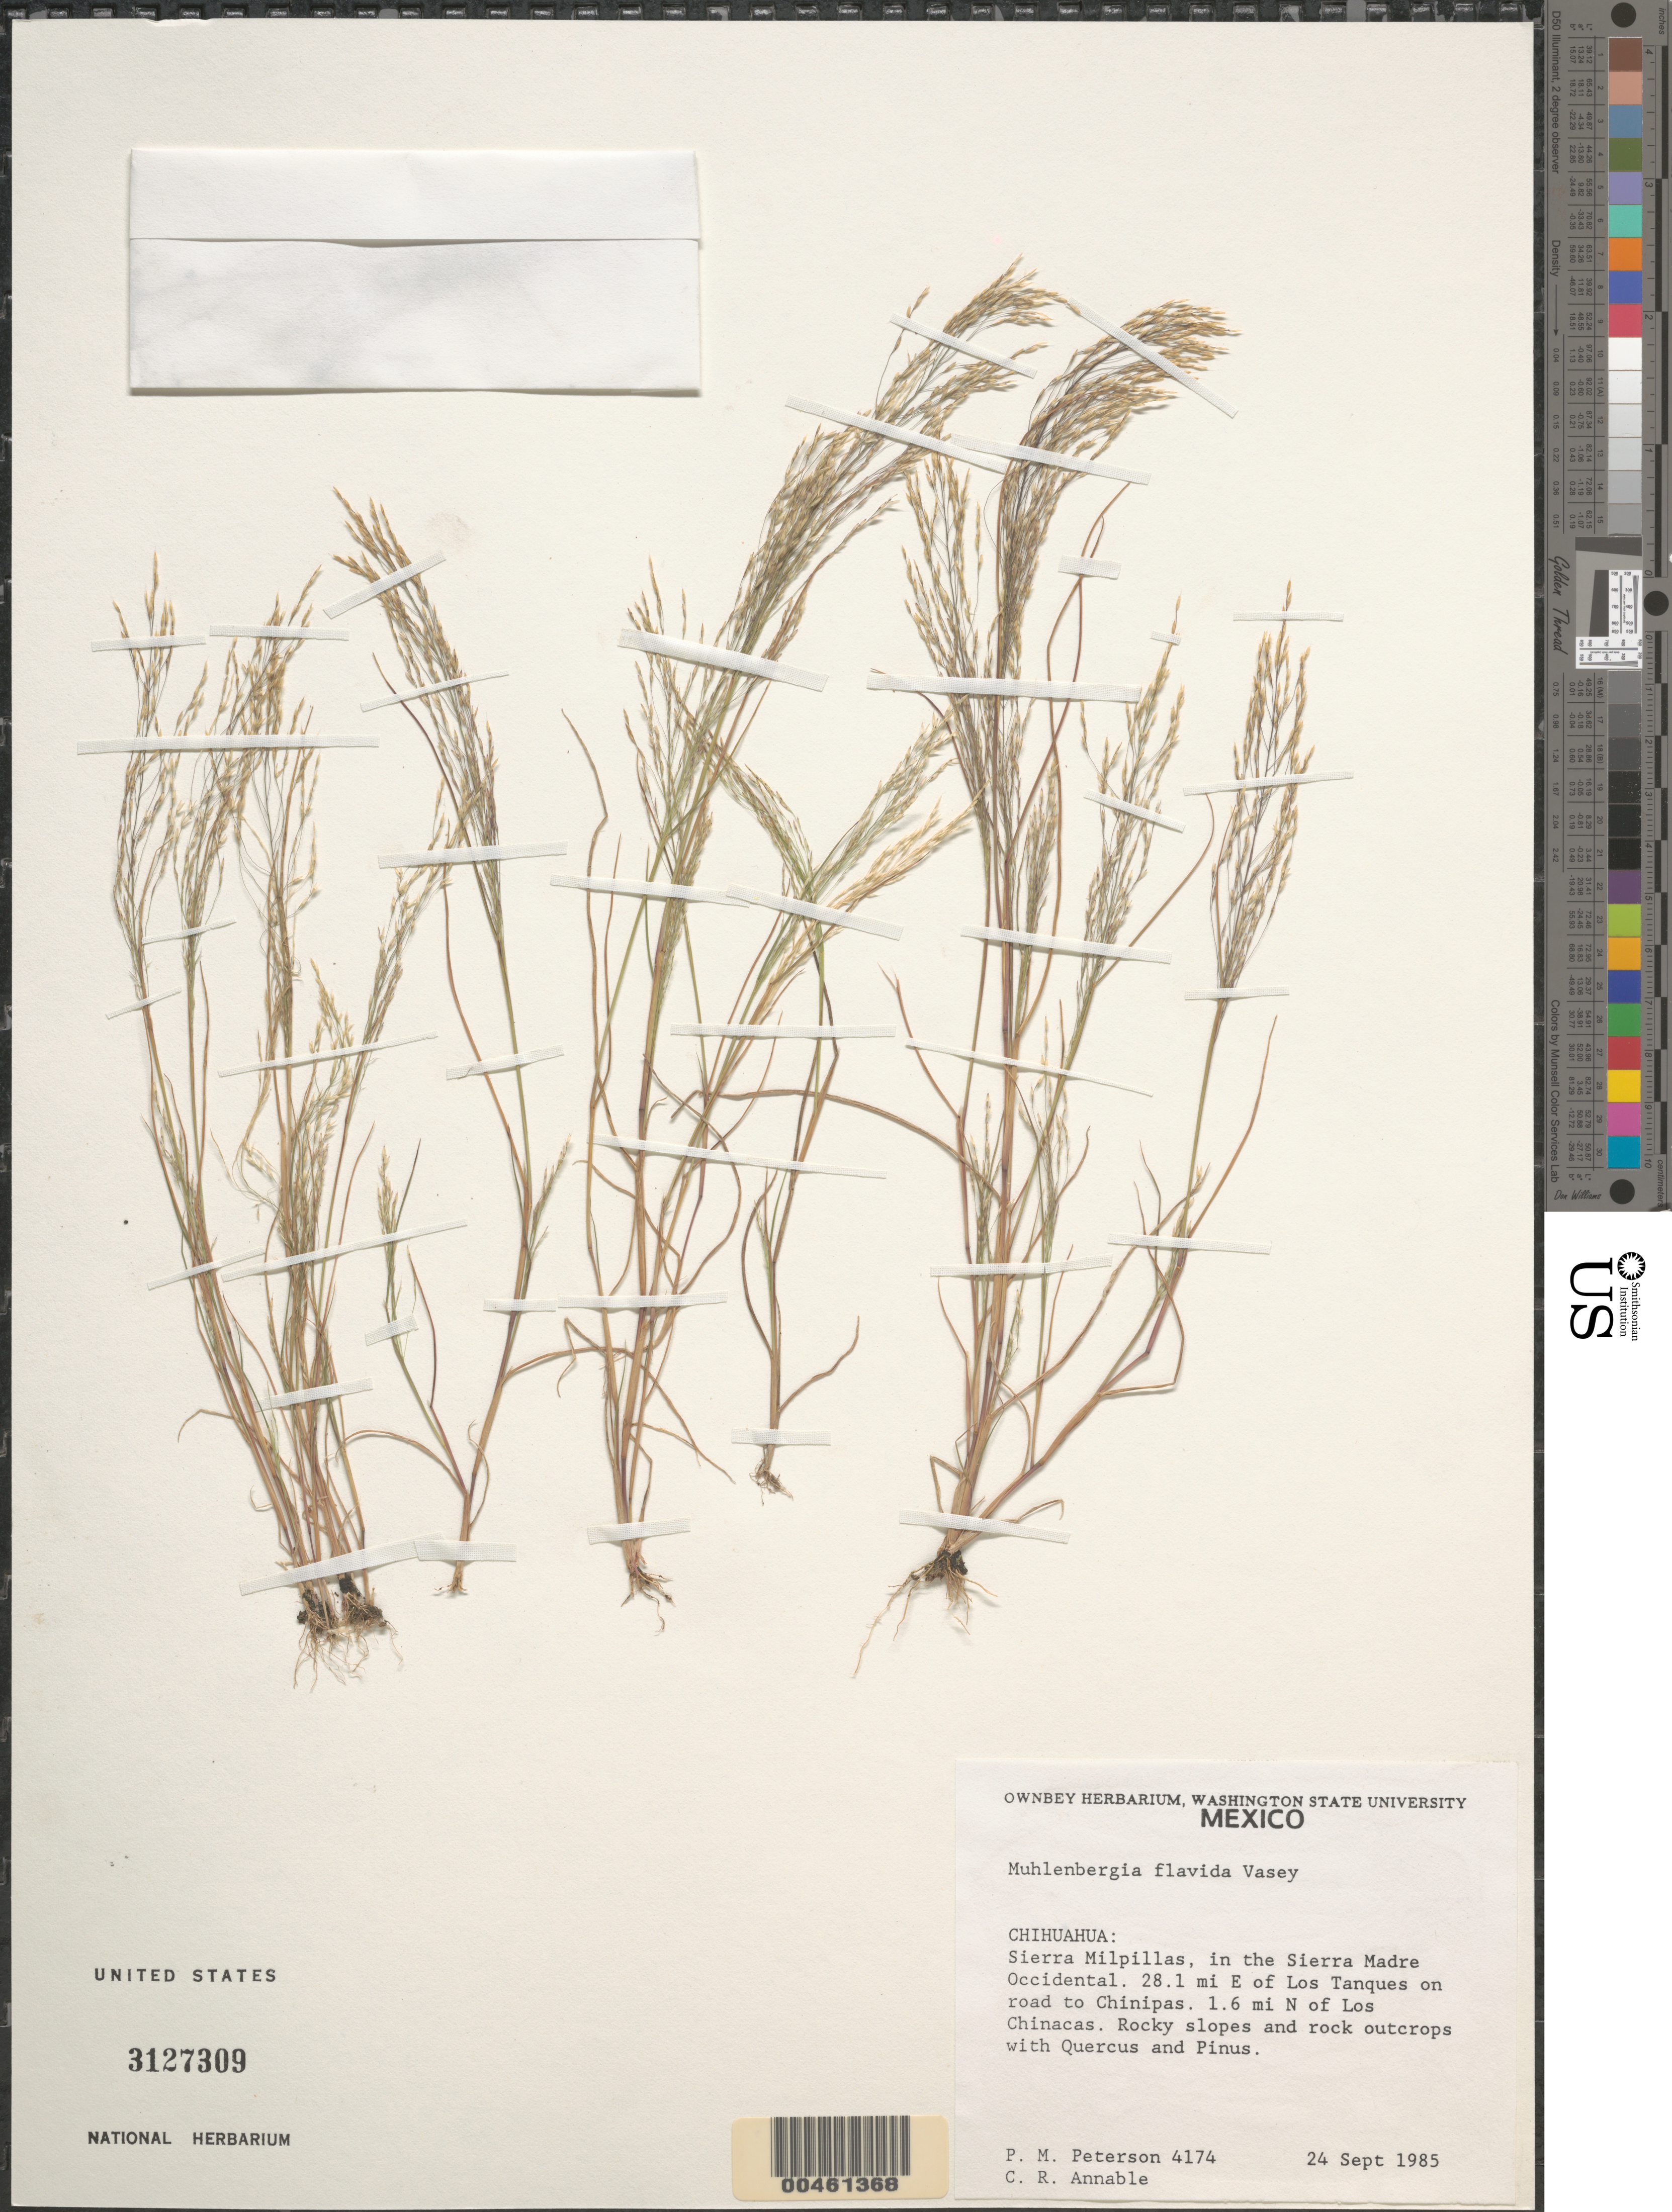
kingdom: Plantae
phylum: Tracheophyta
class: Liliopsida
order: Poales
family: Poaceae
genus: Muhlenbergia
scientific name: Muhlenbergia flavida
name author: Vasey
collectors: P. M. Peterson & C. R. Annable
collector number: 04174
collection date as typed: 24 Sep 1985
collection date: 1985-09-24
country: Mexico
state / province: Chihuahua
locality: Sierra Madre Occidental, Sierra Milpillas, 28.1 miles east of Los Tanques on road to Chinipas, 1.6 miles N of Los Chinacas.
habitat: Rocky slopes and rock outcrops, associated with Quercus and Pinus.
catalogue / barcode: US 3127309